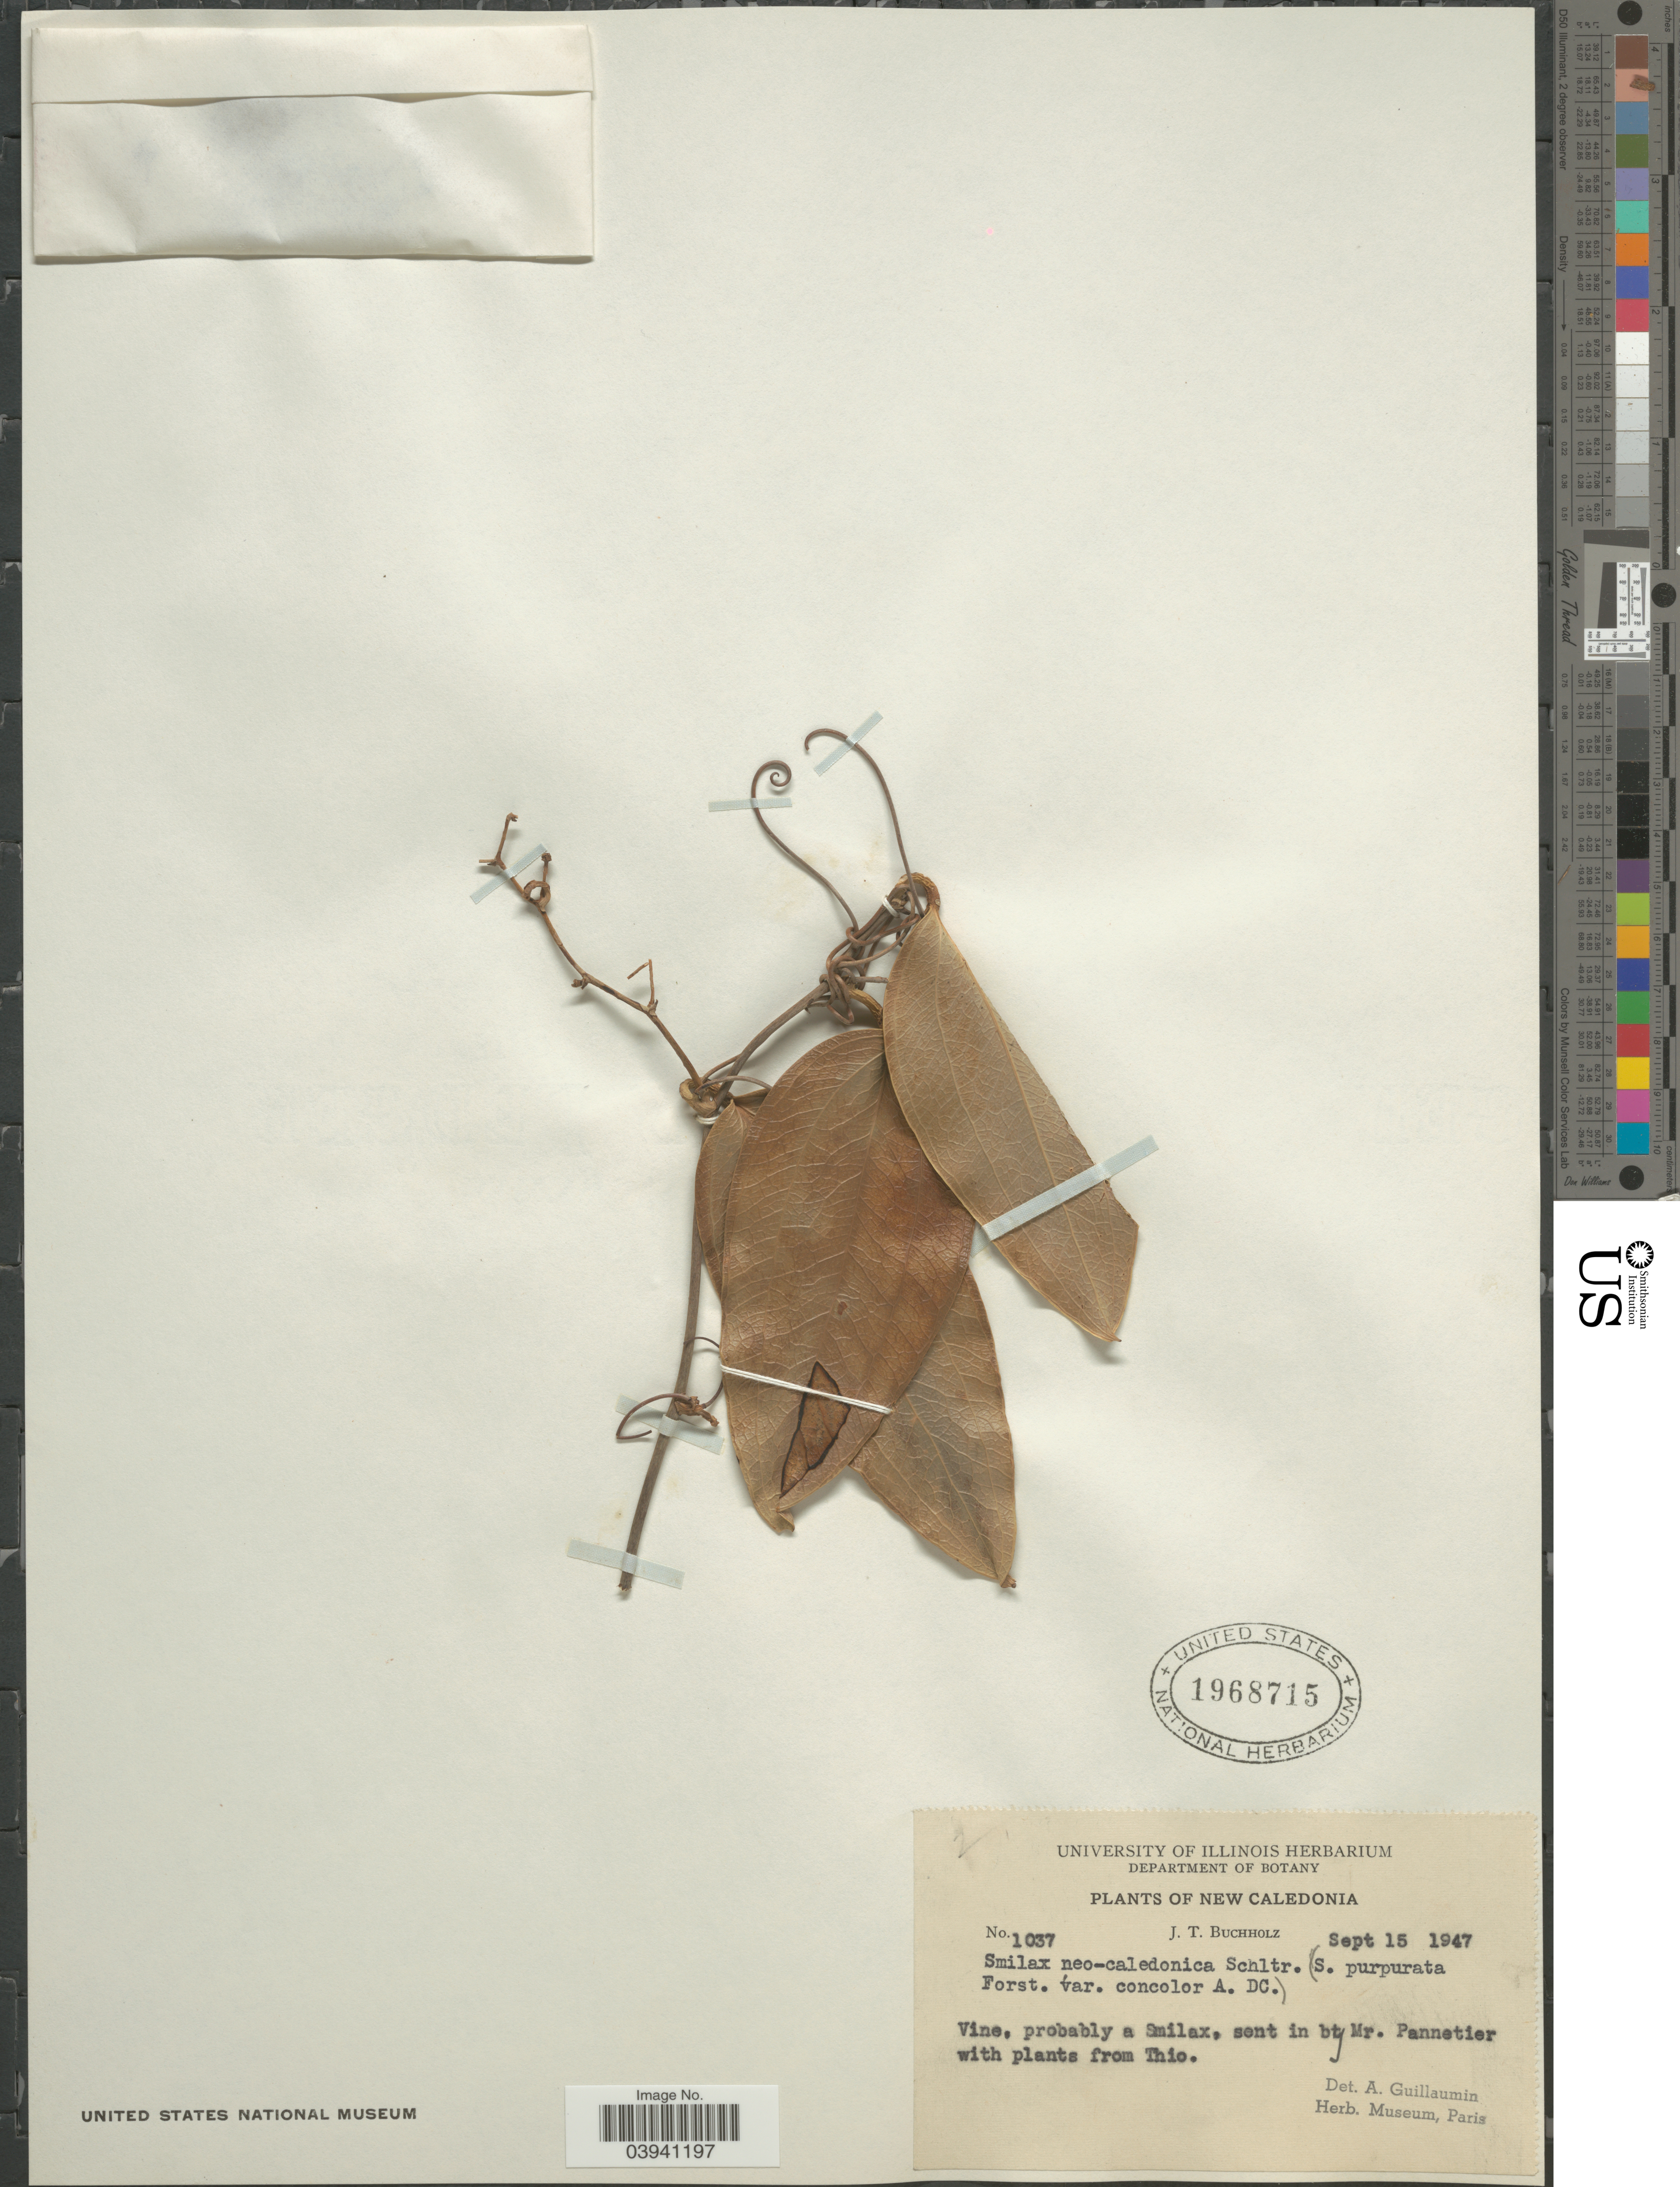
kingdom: Plantae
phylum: Tracheophyta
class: Liliopsida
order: Liliales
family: Smilacaceae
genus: Smilax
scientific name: Smilax neocaledonica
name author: Schltr.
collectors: J. T. Buchholz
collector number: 1037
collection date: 1947-09-15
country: New Caledonia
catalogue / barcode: US 1968715